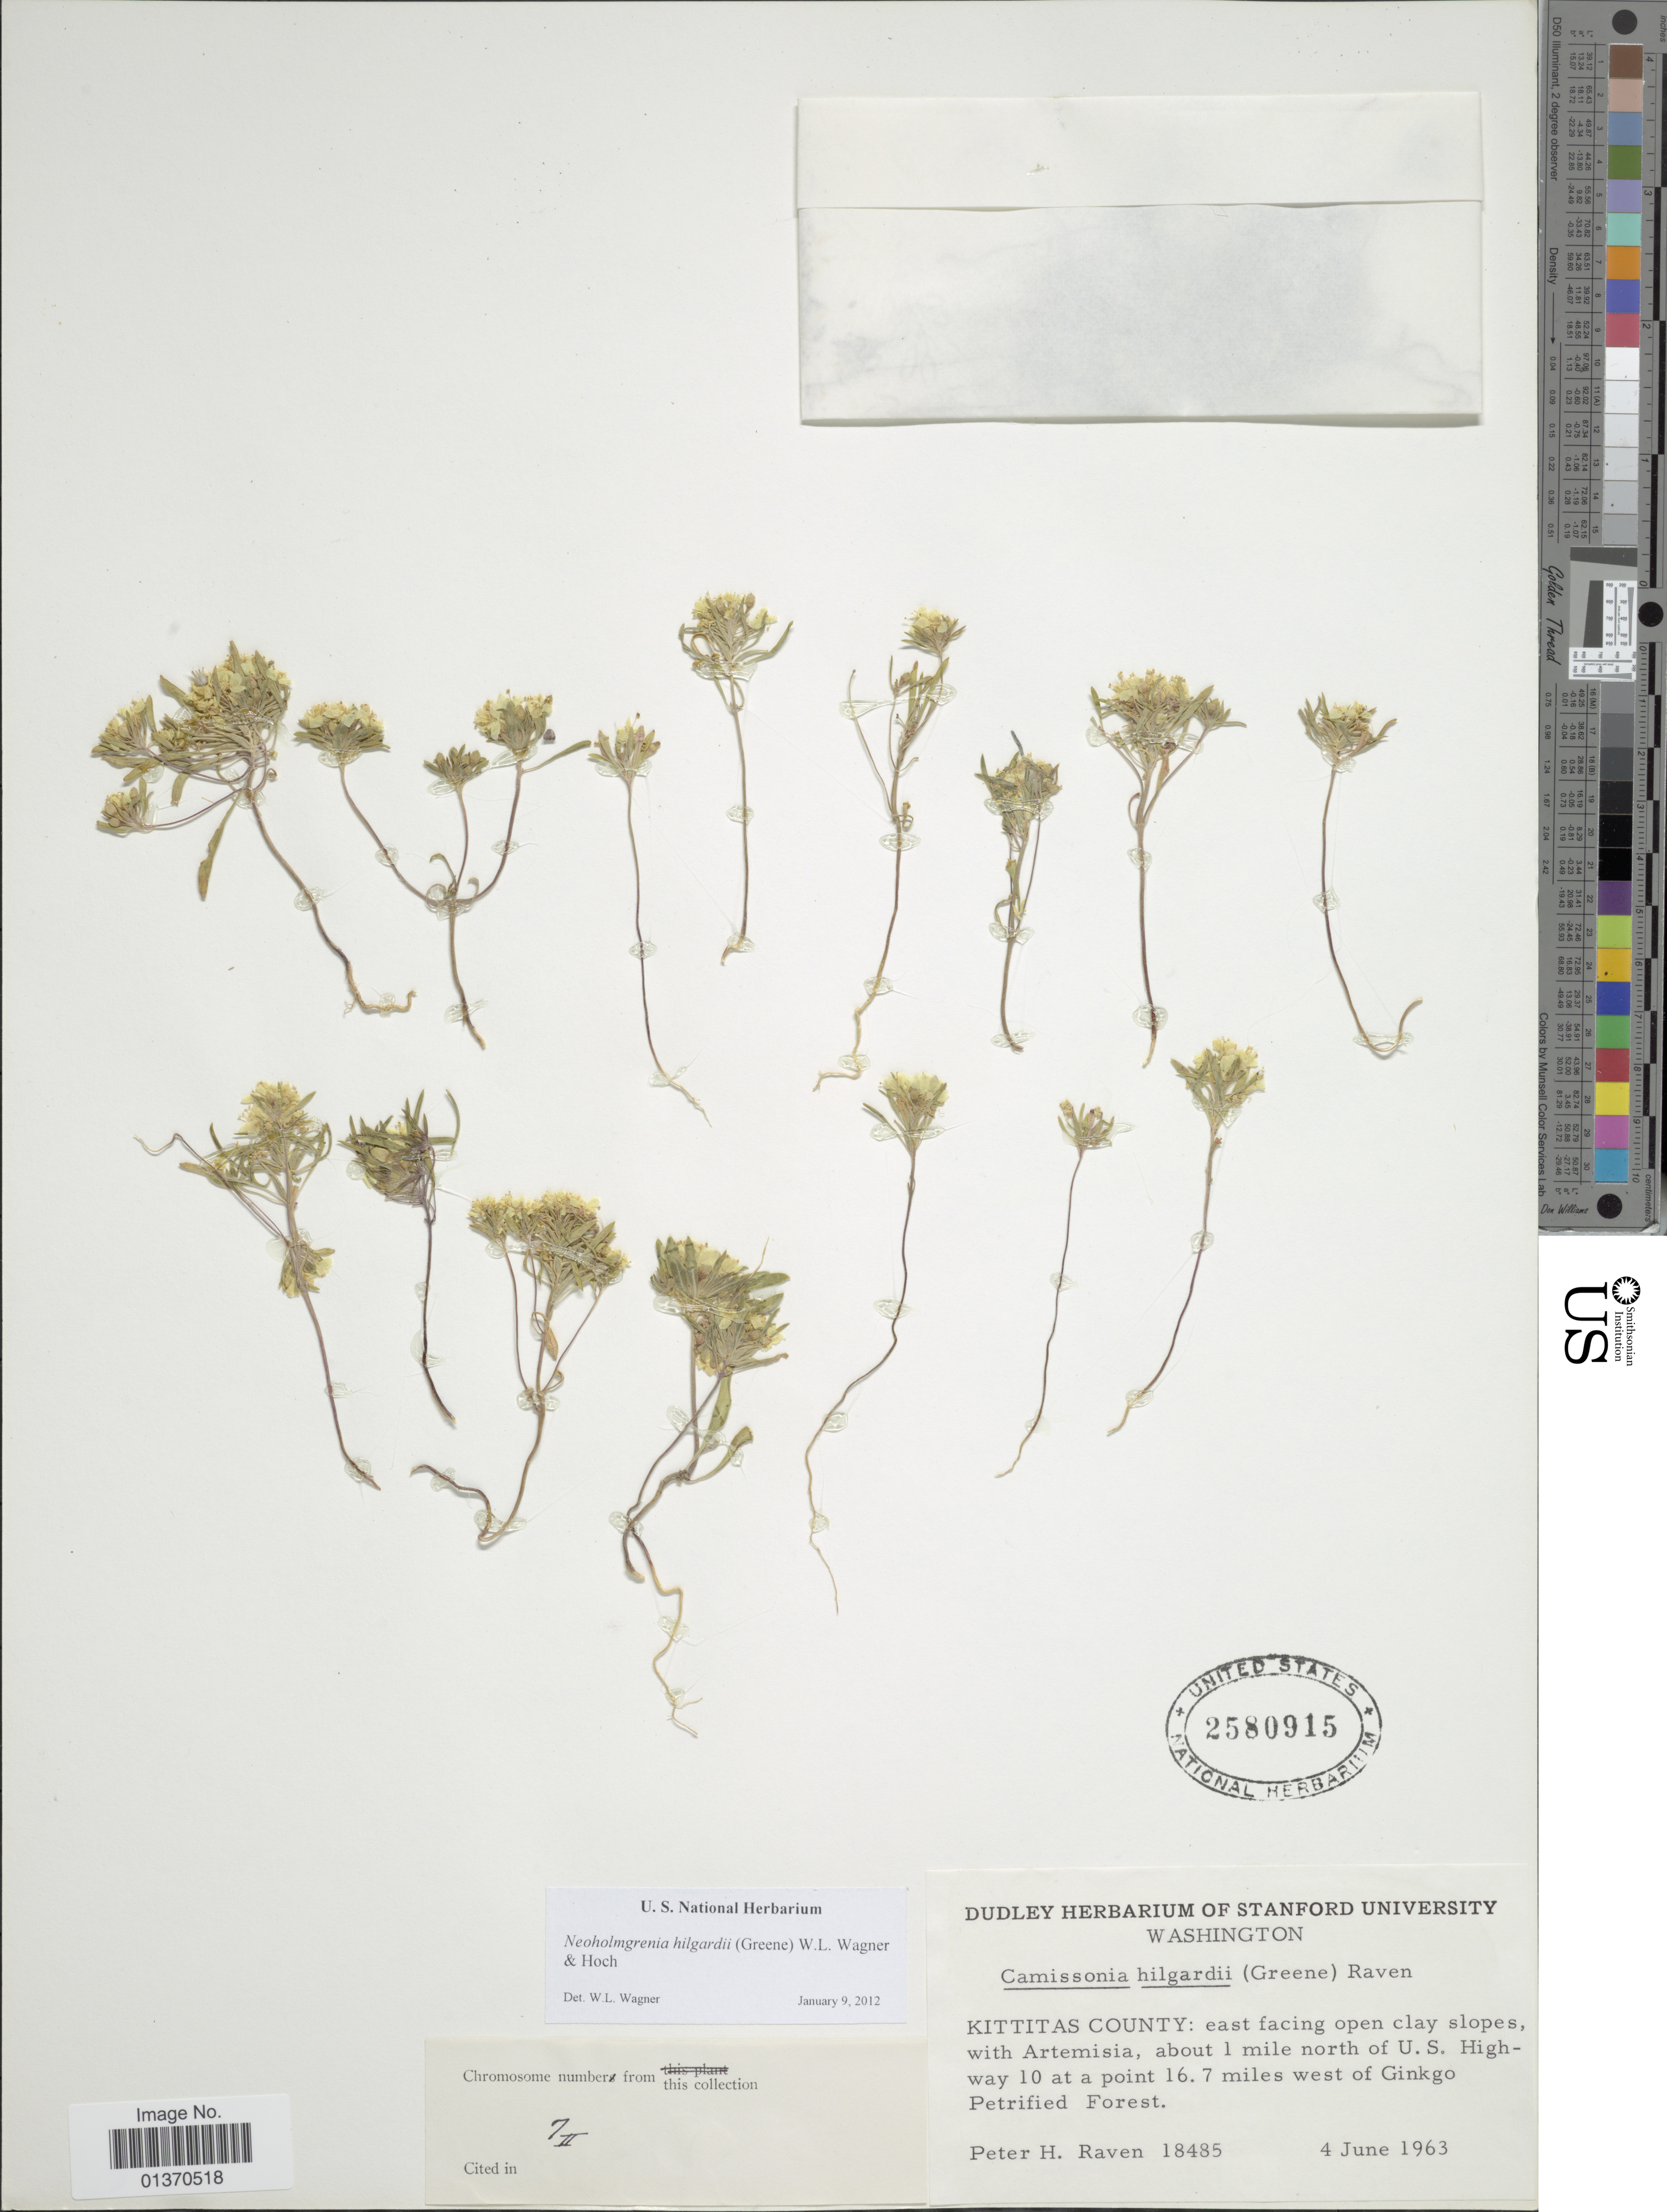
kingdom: Plantae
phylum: Tracheophyta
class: Magnoliopsida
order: Myrtales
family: Onagraceae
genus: Neoholmgrenia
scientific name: Neoholmgrenia hilgardii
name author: (Greene) W.L. Wagner & Hoch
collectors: P. H. Raven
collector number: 18485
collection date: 1963-06-04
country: United States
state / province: Washington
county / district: Kittitas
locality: Kittitas County: east facing open clay slopes, with Artemisia, about 1 mile north of U.S. Highway 10 at a point 16.7 miles west of Ginkgo Petrified Forest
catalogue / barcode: US 2580915